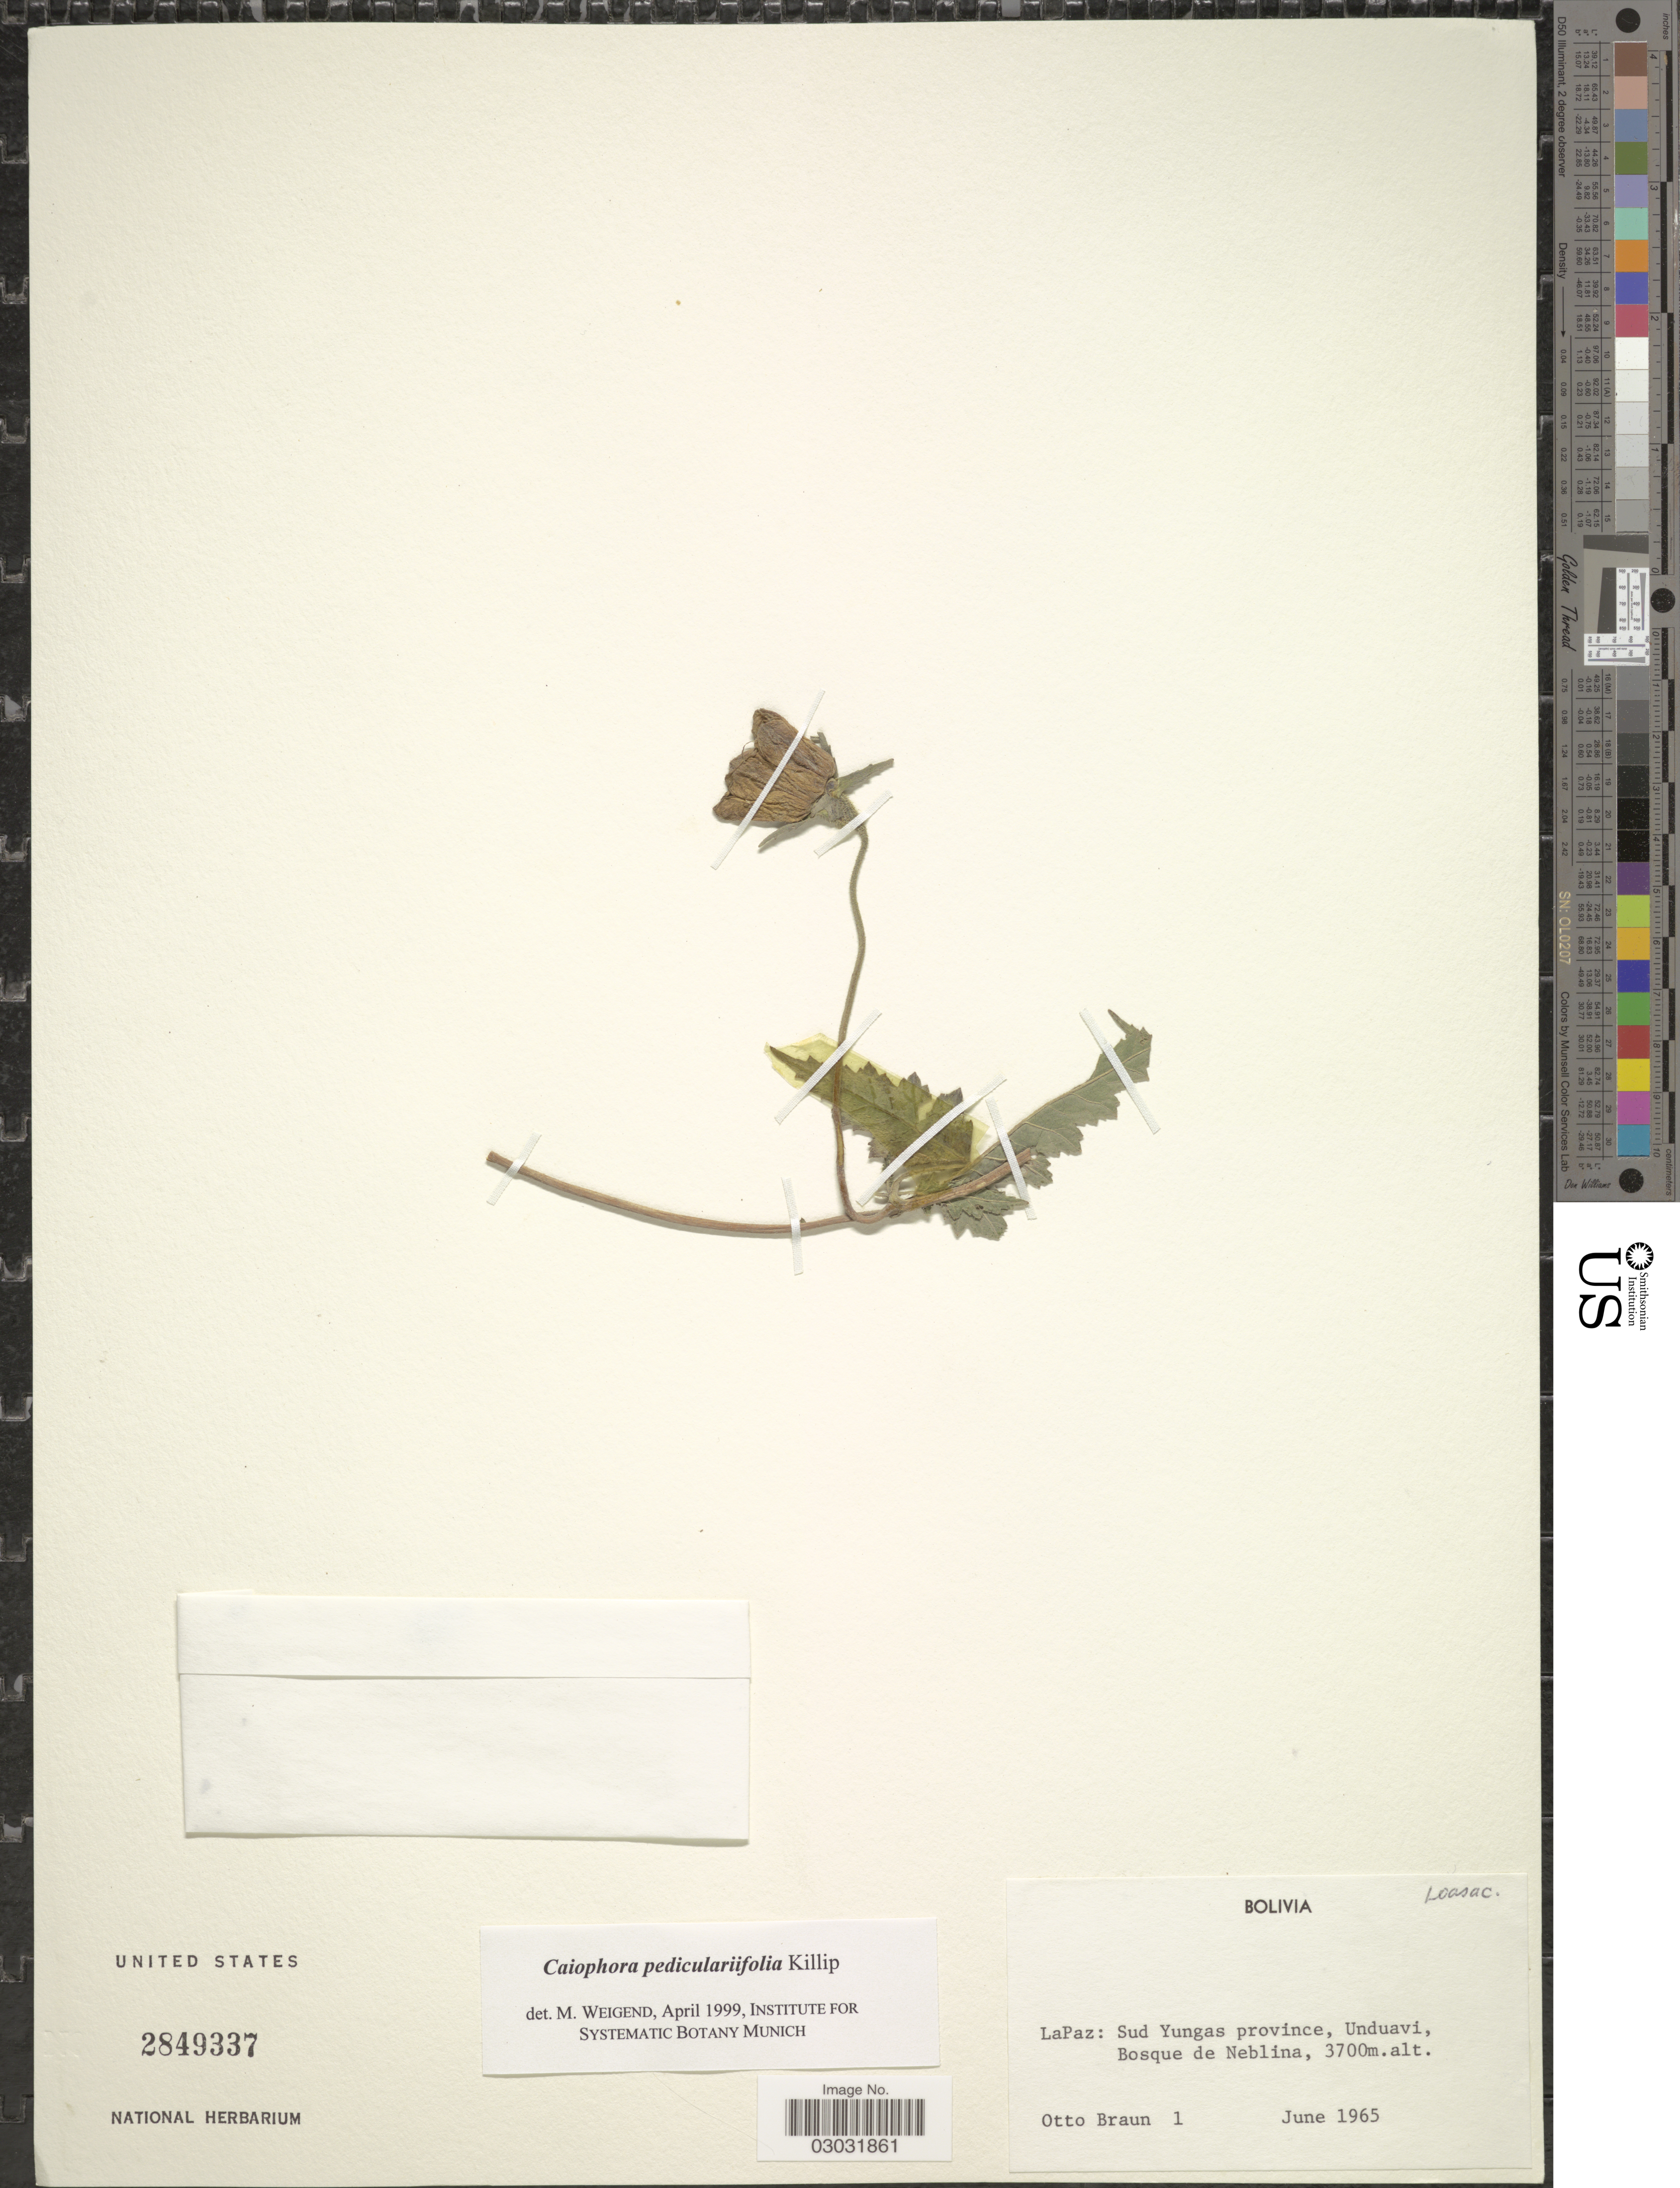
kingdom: Plantae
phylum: Tracheophyta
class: Magnoliopsida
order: Cornales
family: Loasaceae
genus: Caiophora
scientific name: Caiophora pedicularifolia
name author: Killip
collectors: O. Braun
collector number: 1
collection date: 1965-06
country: Bolivia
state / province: La Paz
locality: Sud Yungas province, Unduavi. Bosque de Neblina.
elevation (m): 3700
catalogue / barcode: US 2849337